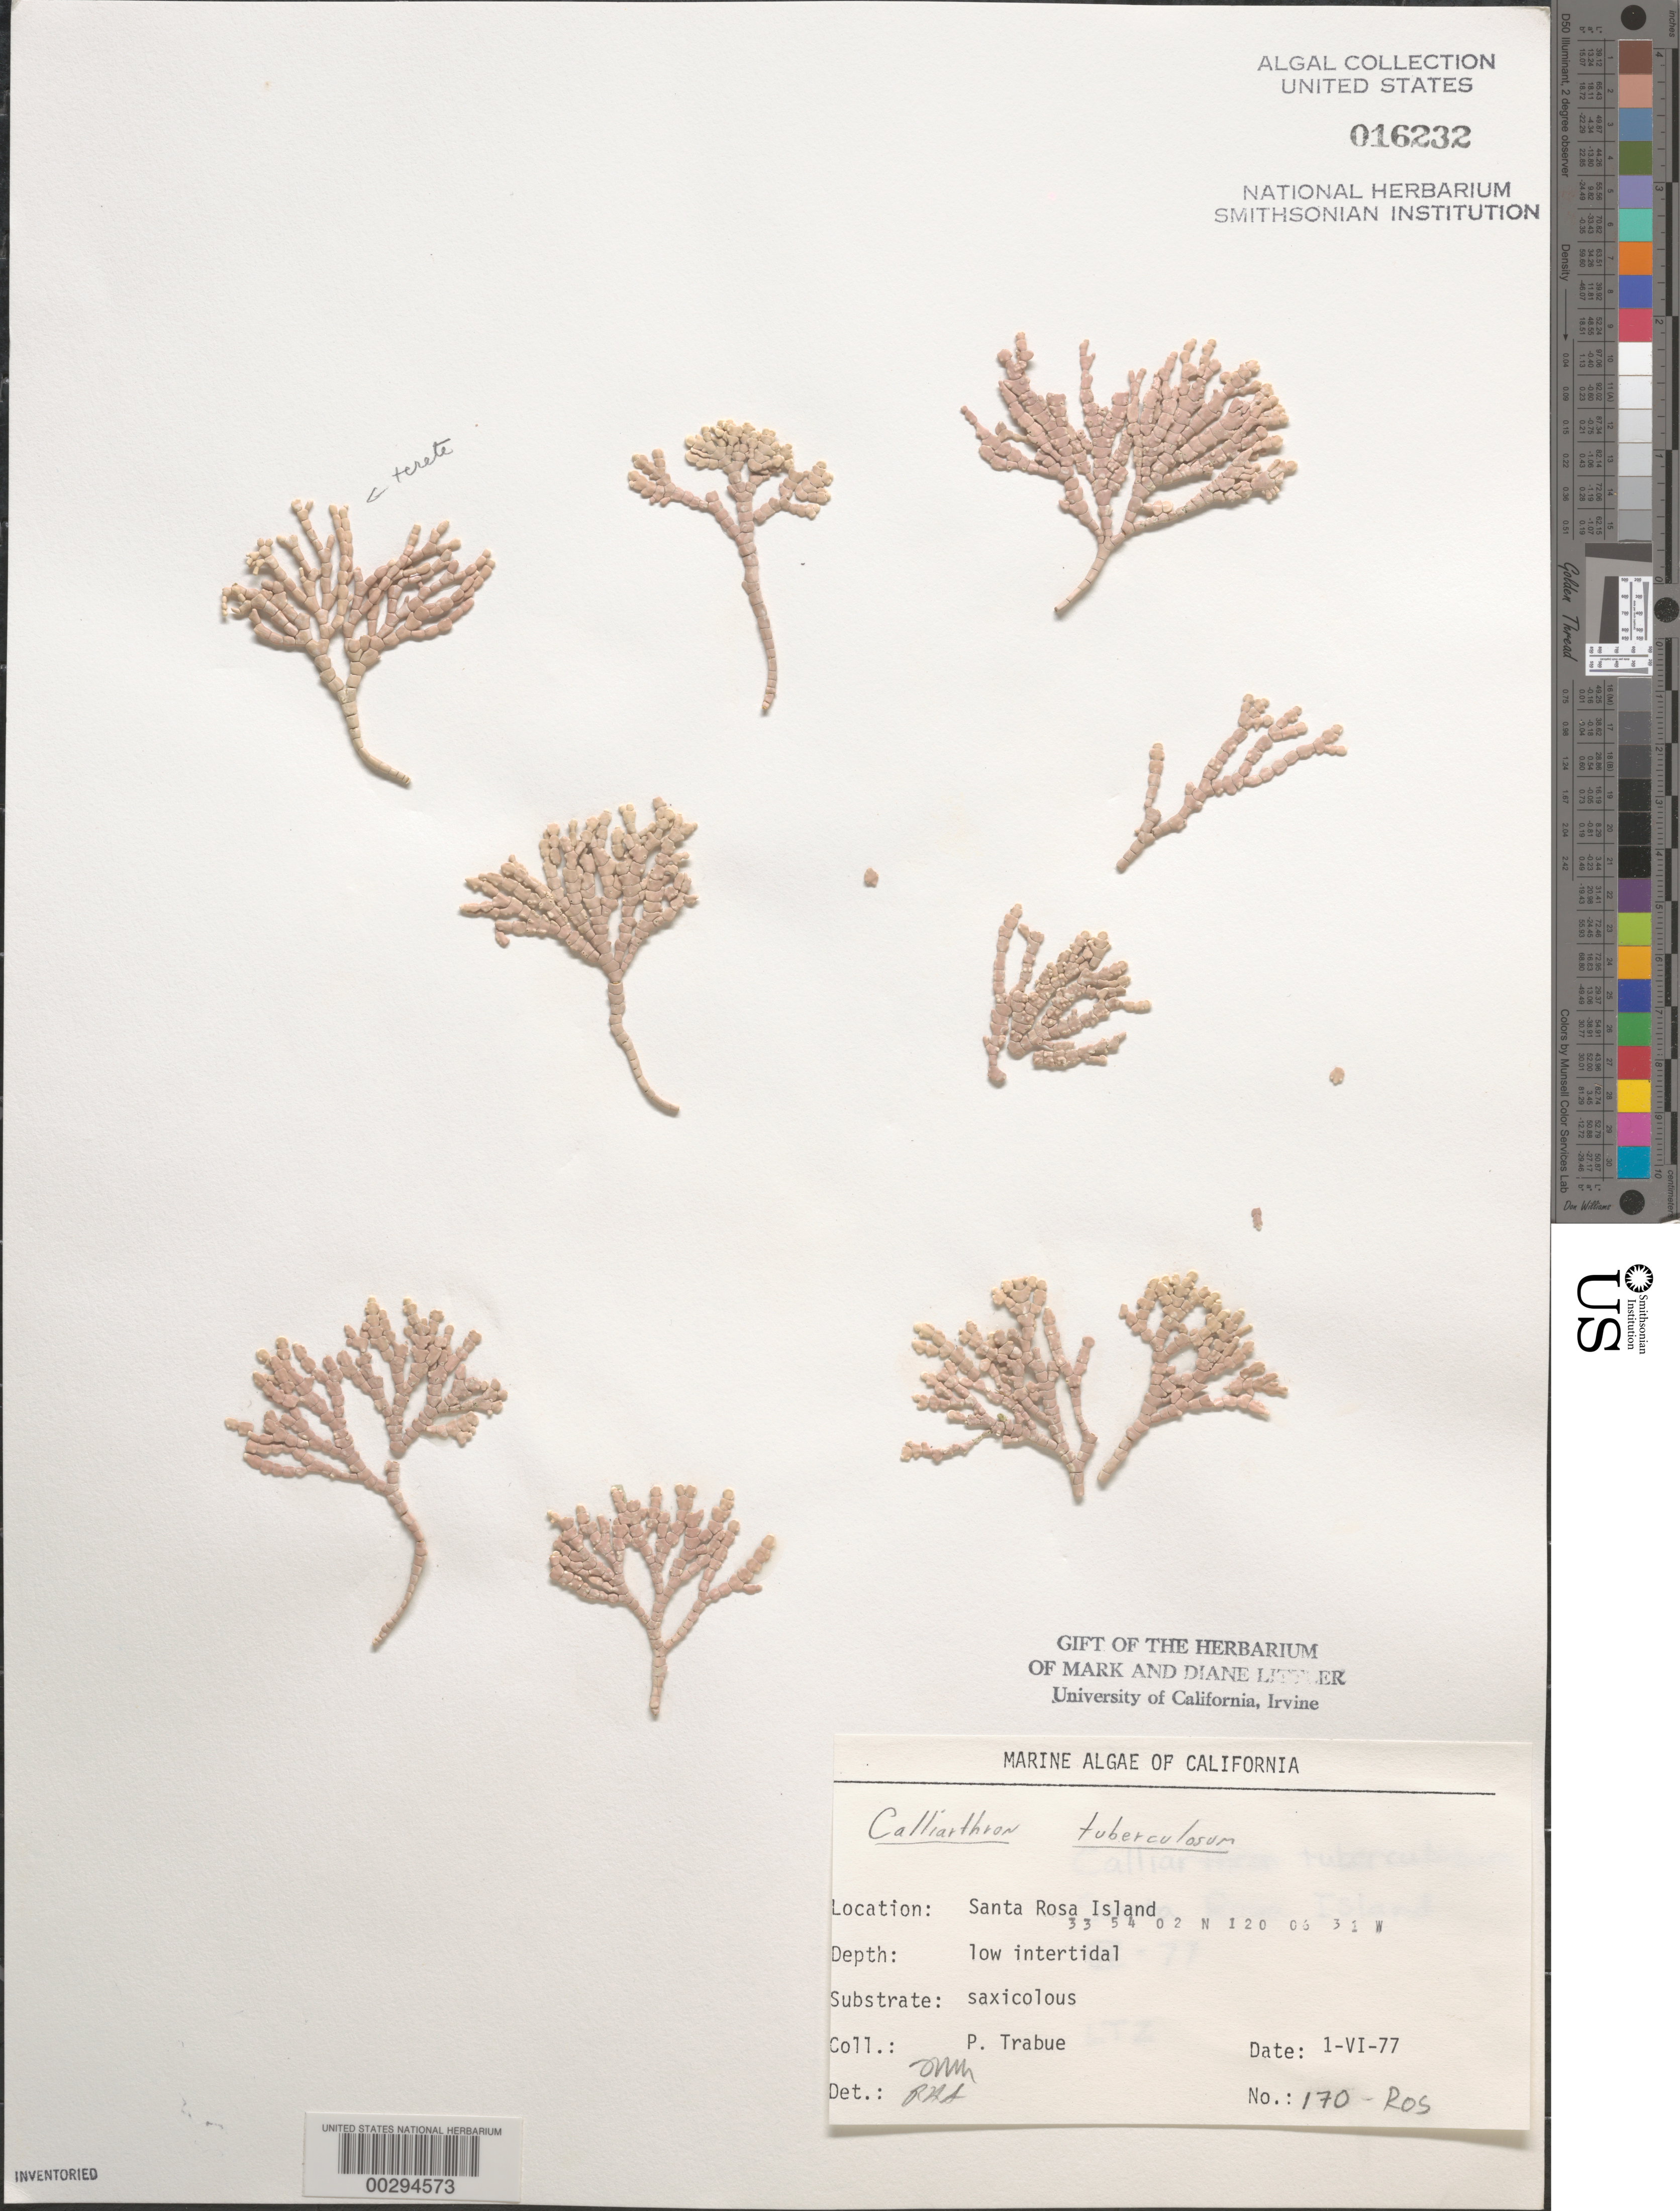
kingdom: Plantae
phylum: Rhodophyta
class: Florideophyceae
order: Corallinales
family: Corallinaceae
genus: Calliarthron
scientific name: Calliarthron tuberculosum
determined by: Sims, Robert H.; Murray, S. N.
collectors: P. J. Trabue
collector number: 170-ros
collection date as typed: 01 Jun 1977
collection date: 1977-06-01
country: United States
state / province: California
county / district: Santa Barbara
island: Santa Rosa Island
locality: Johnson's Lee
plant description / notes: BLM-SOCALBIGHT Rocky Intertidal Survey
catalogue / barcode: US 16232